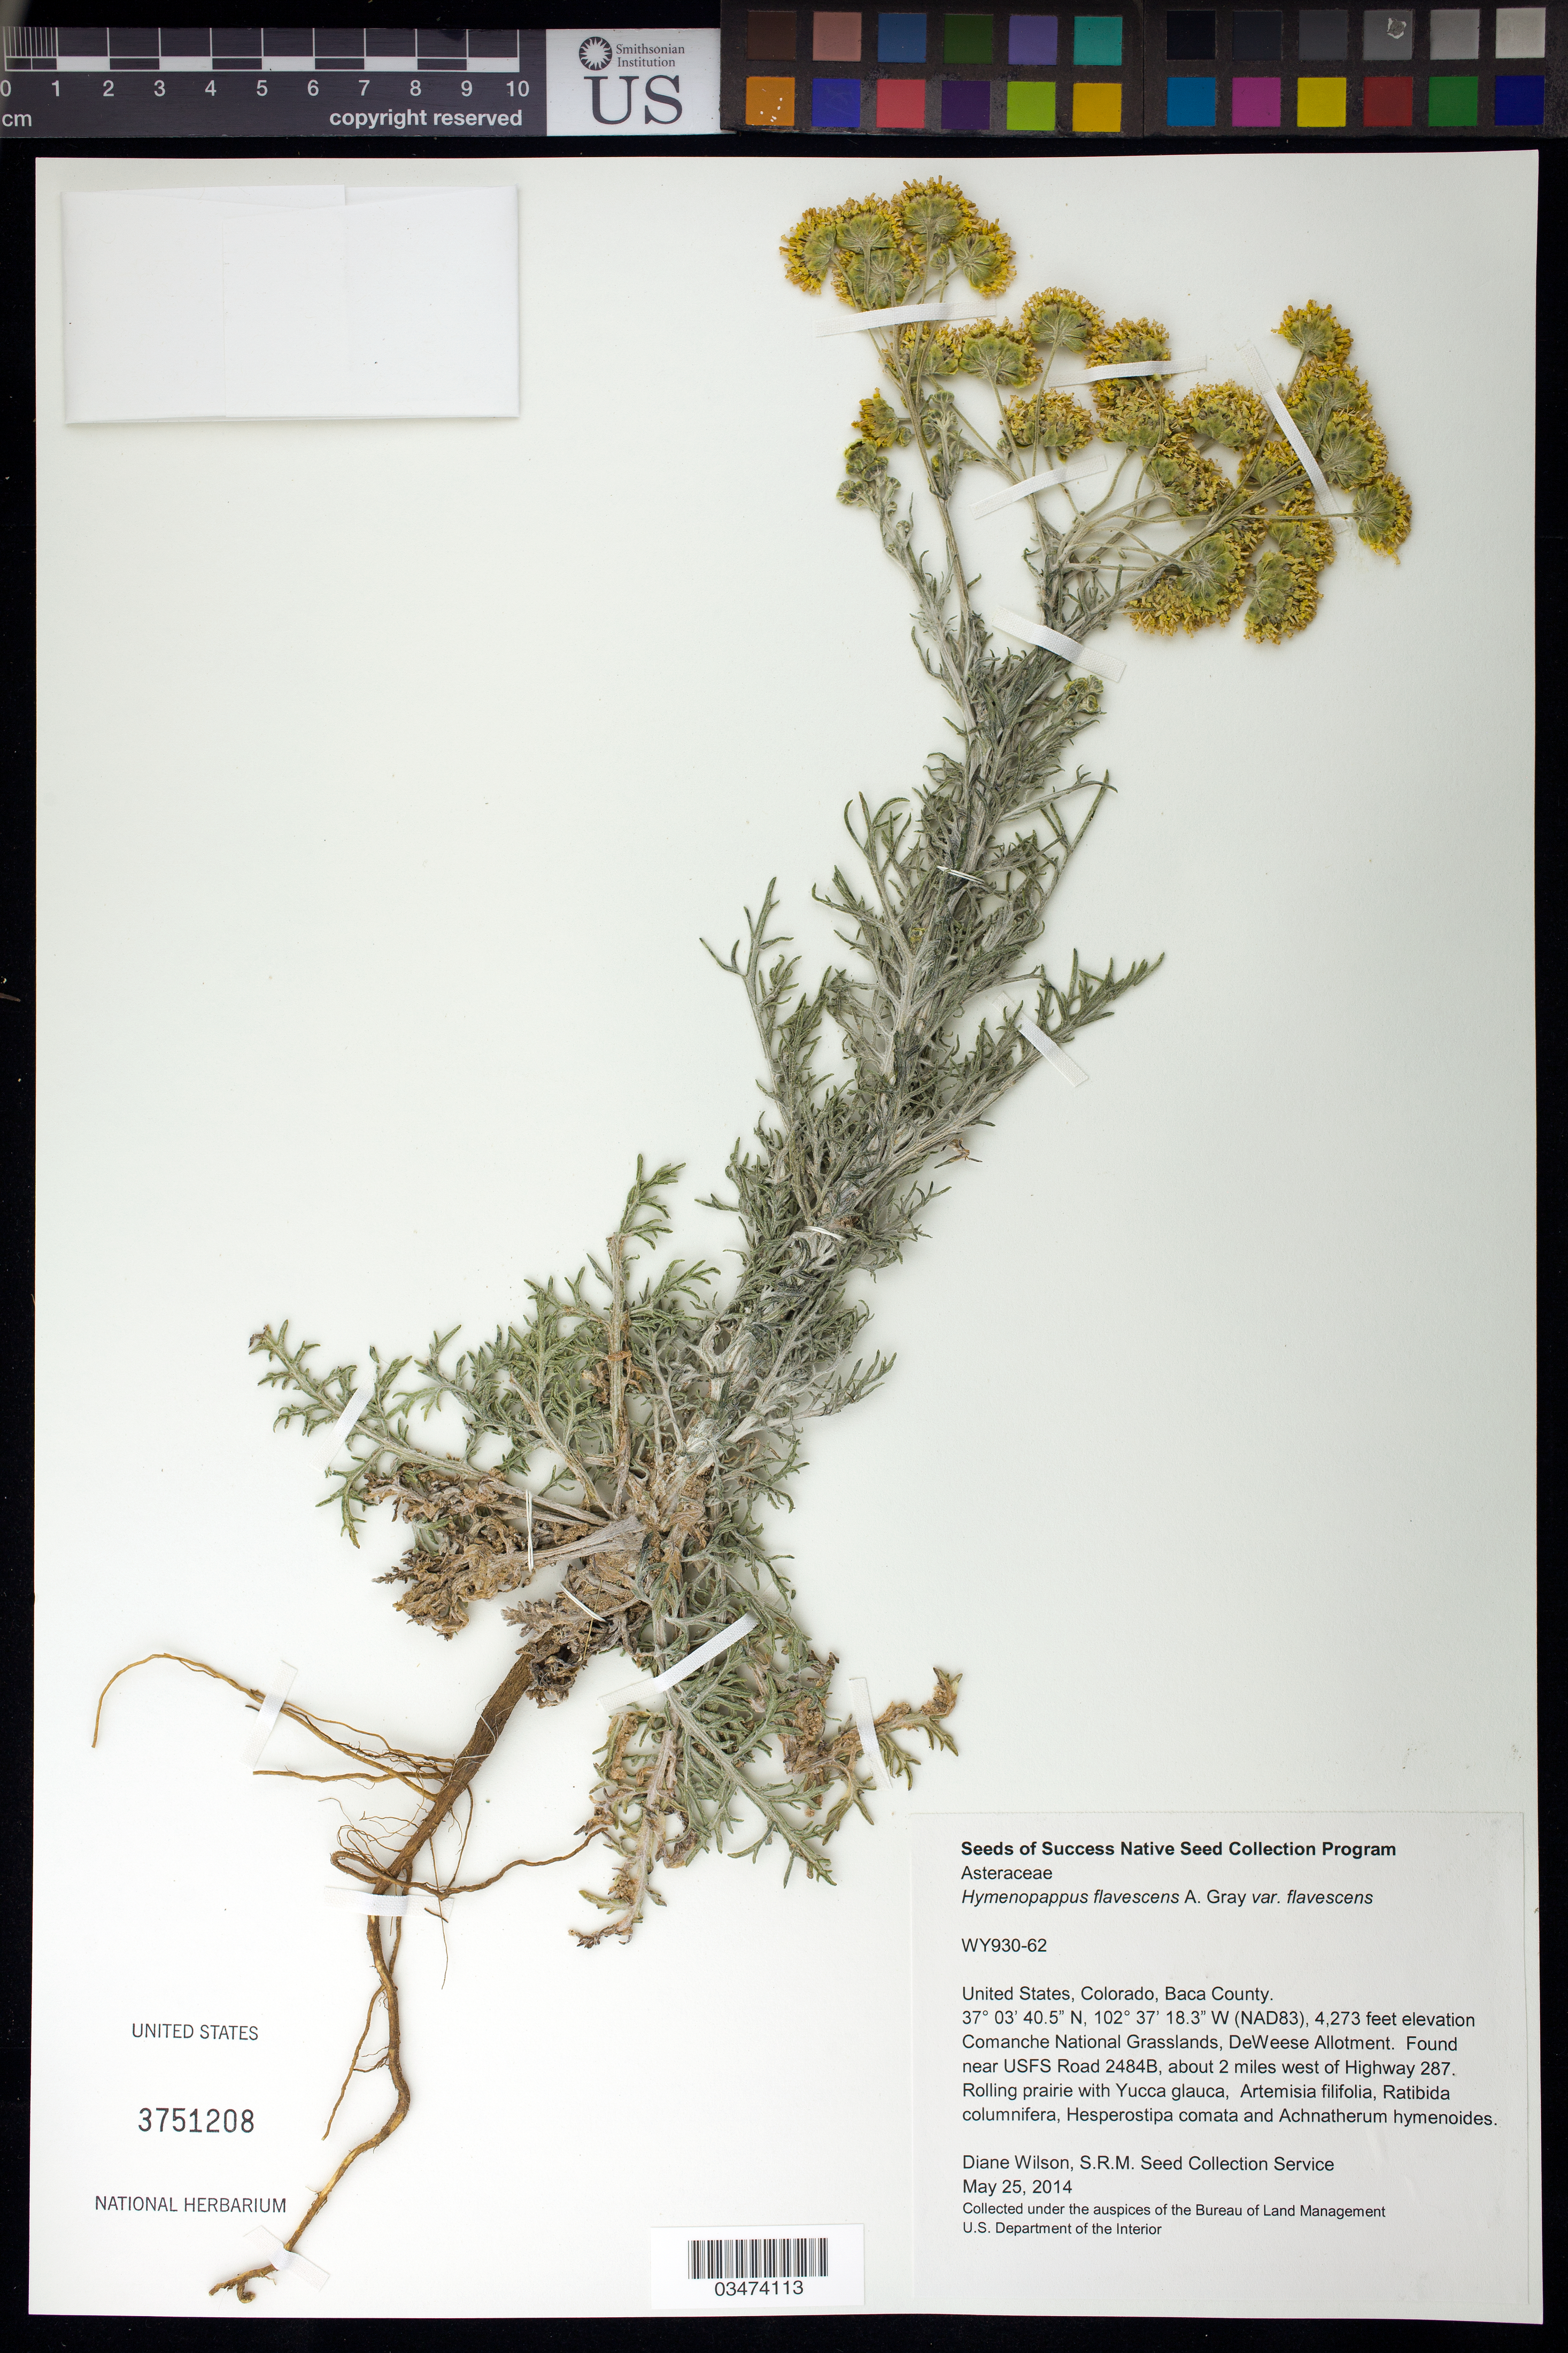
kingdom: Plantae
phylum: Tracheophyta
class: Magnoliopsida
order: Asterales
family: Asteraceae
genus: Hymenopappus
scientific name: Hymenopappus flavescens var. flavescens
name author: A. Gray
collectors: D. Wilson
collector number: WY930-62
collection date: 2014-05-25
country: United States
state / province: Colorado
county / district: Baca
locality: Comanche National Grasslands, DeWeese Allotment, near USFS Road 2484, about 2 mi. W of Hwy 287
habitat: Rolling prairie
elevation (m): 1302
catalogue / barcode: US 3751208